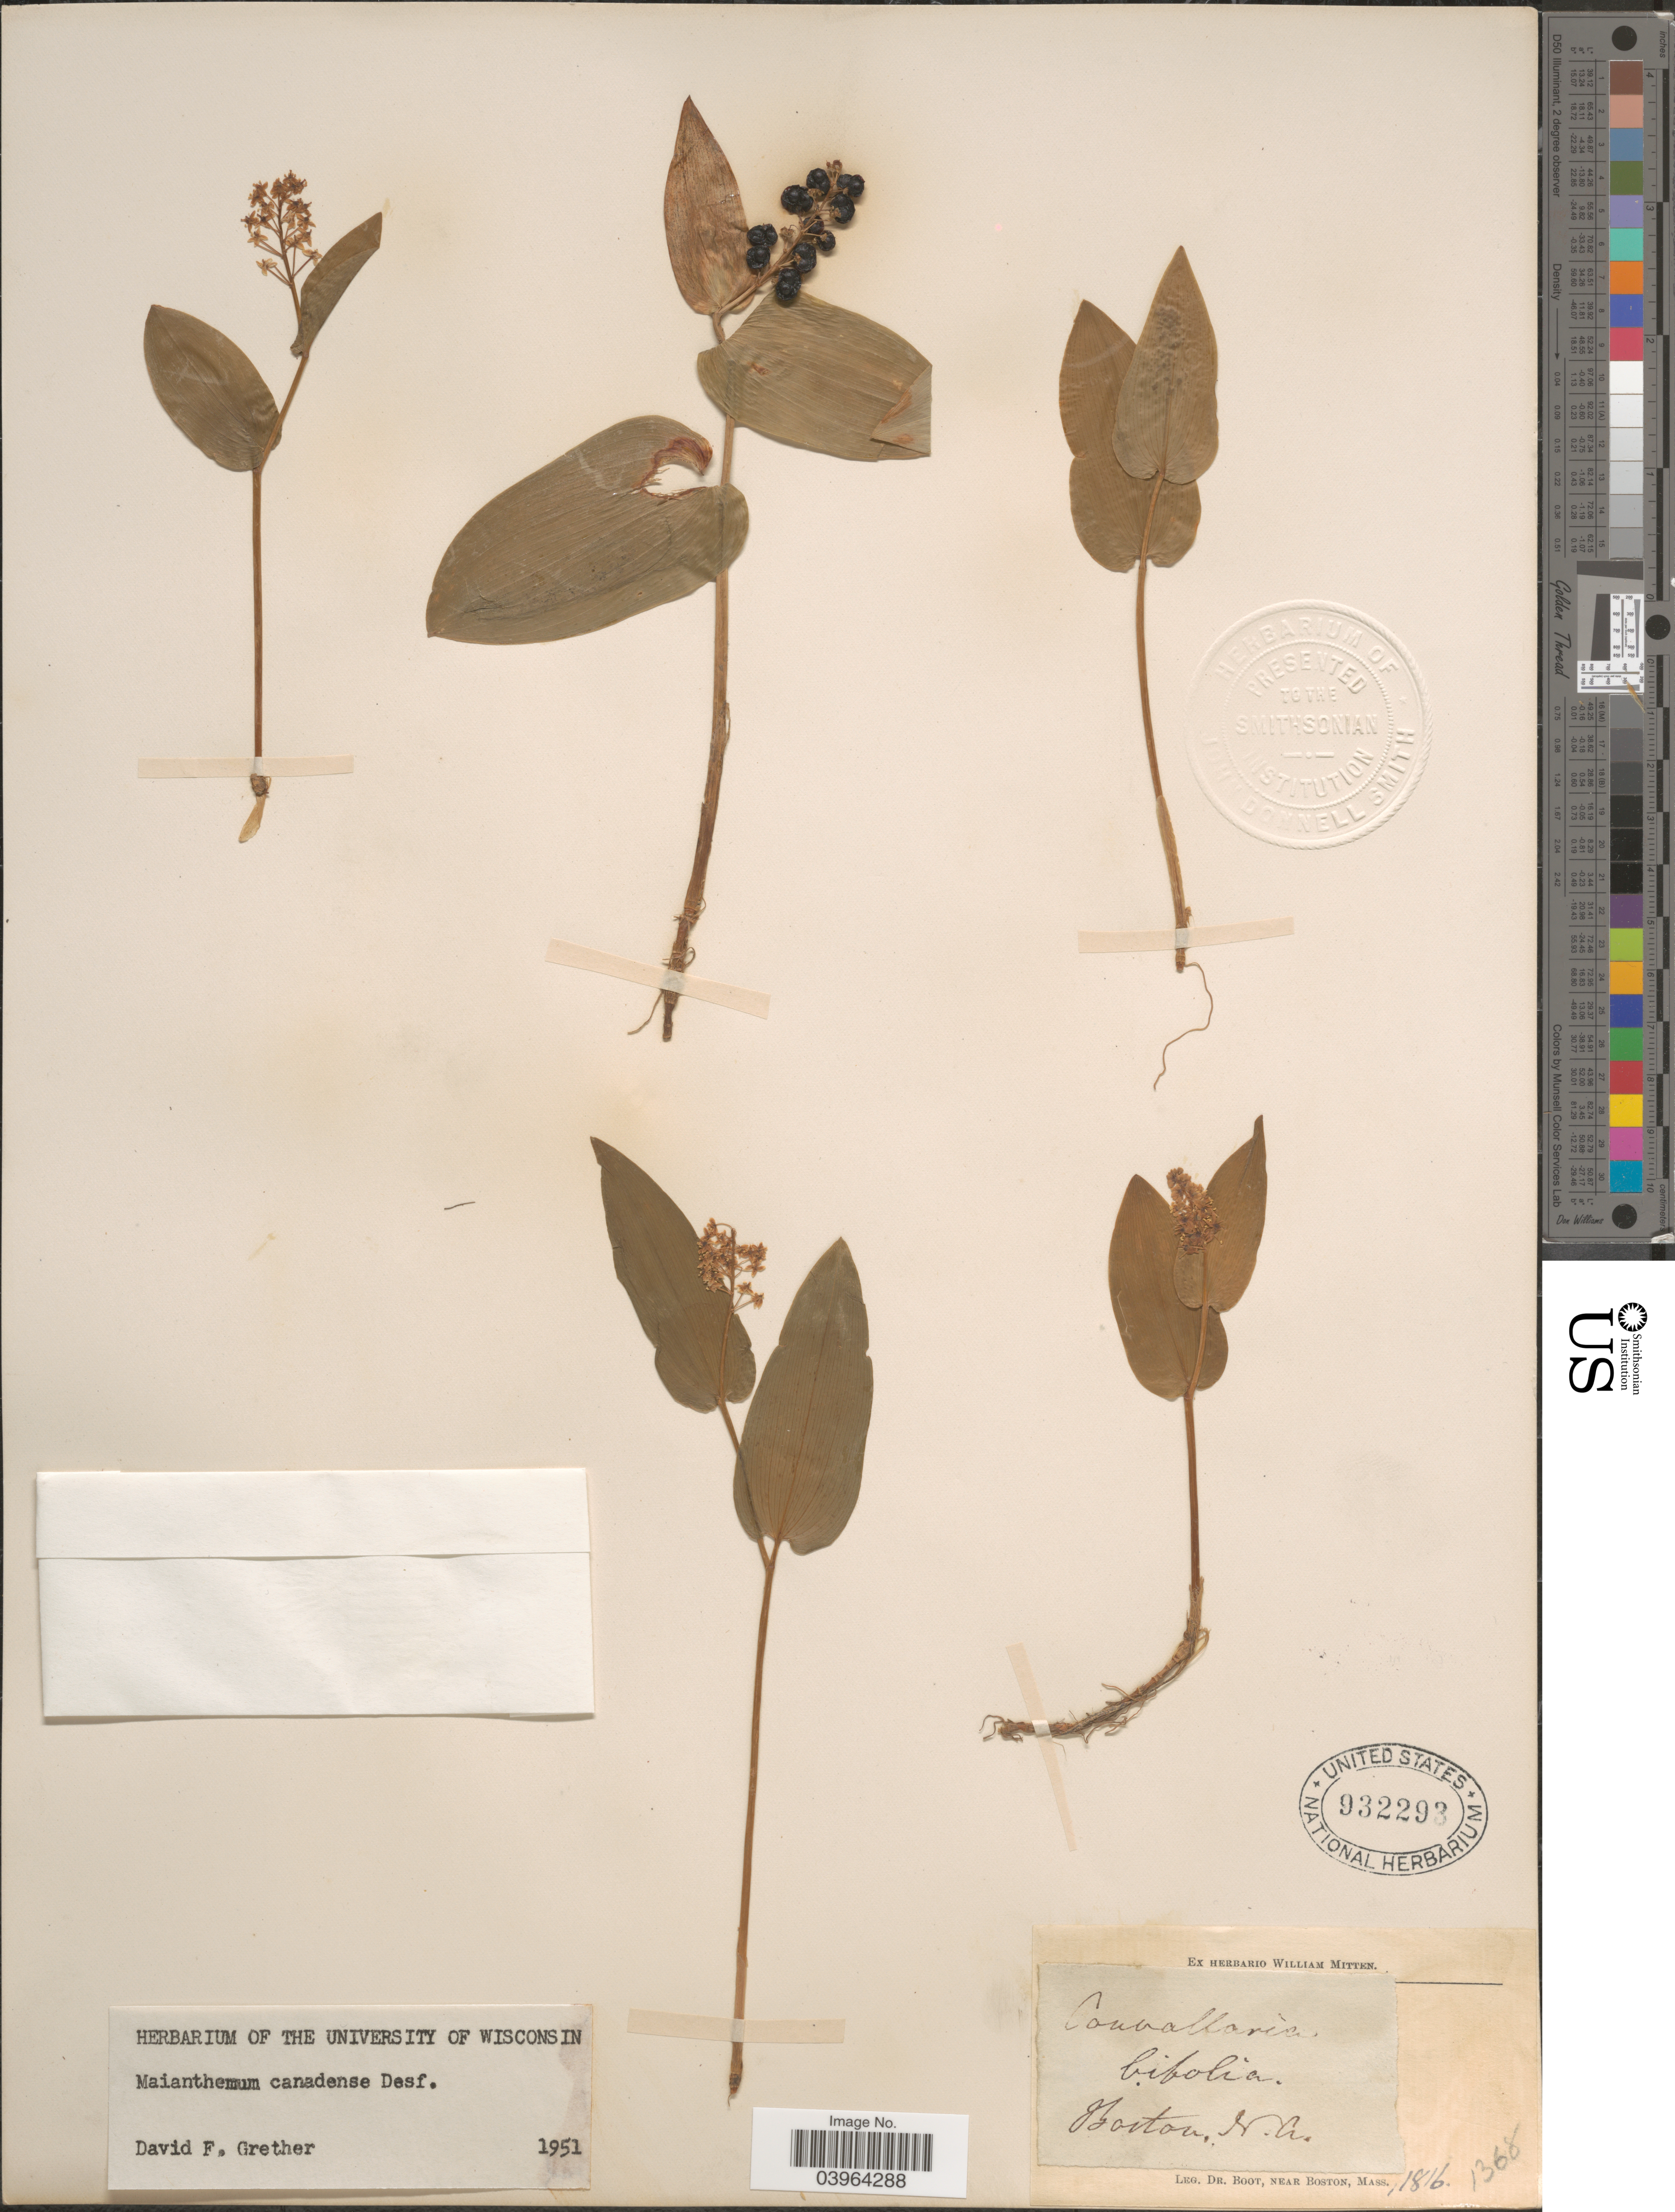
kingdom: Plantae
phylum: Tracheophyta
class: Liliopsida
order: Asparagales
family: Asparagaceae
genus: Maianthemum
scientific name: Maianthemum canadense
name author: Desf.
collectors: Boot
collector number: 1368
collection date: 1816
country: United States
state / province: Massachusetts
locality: Near Boston.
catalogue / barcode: US 932293